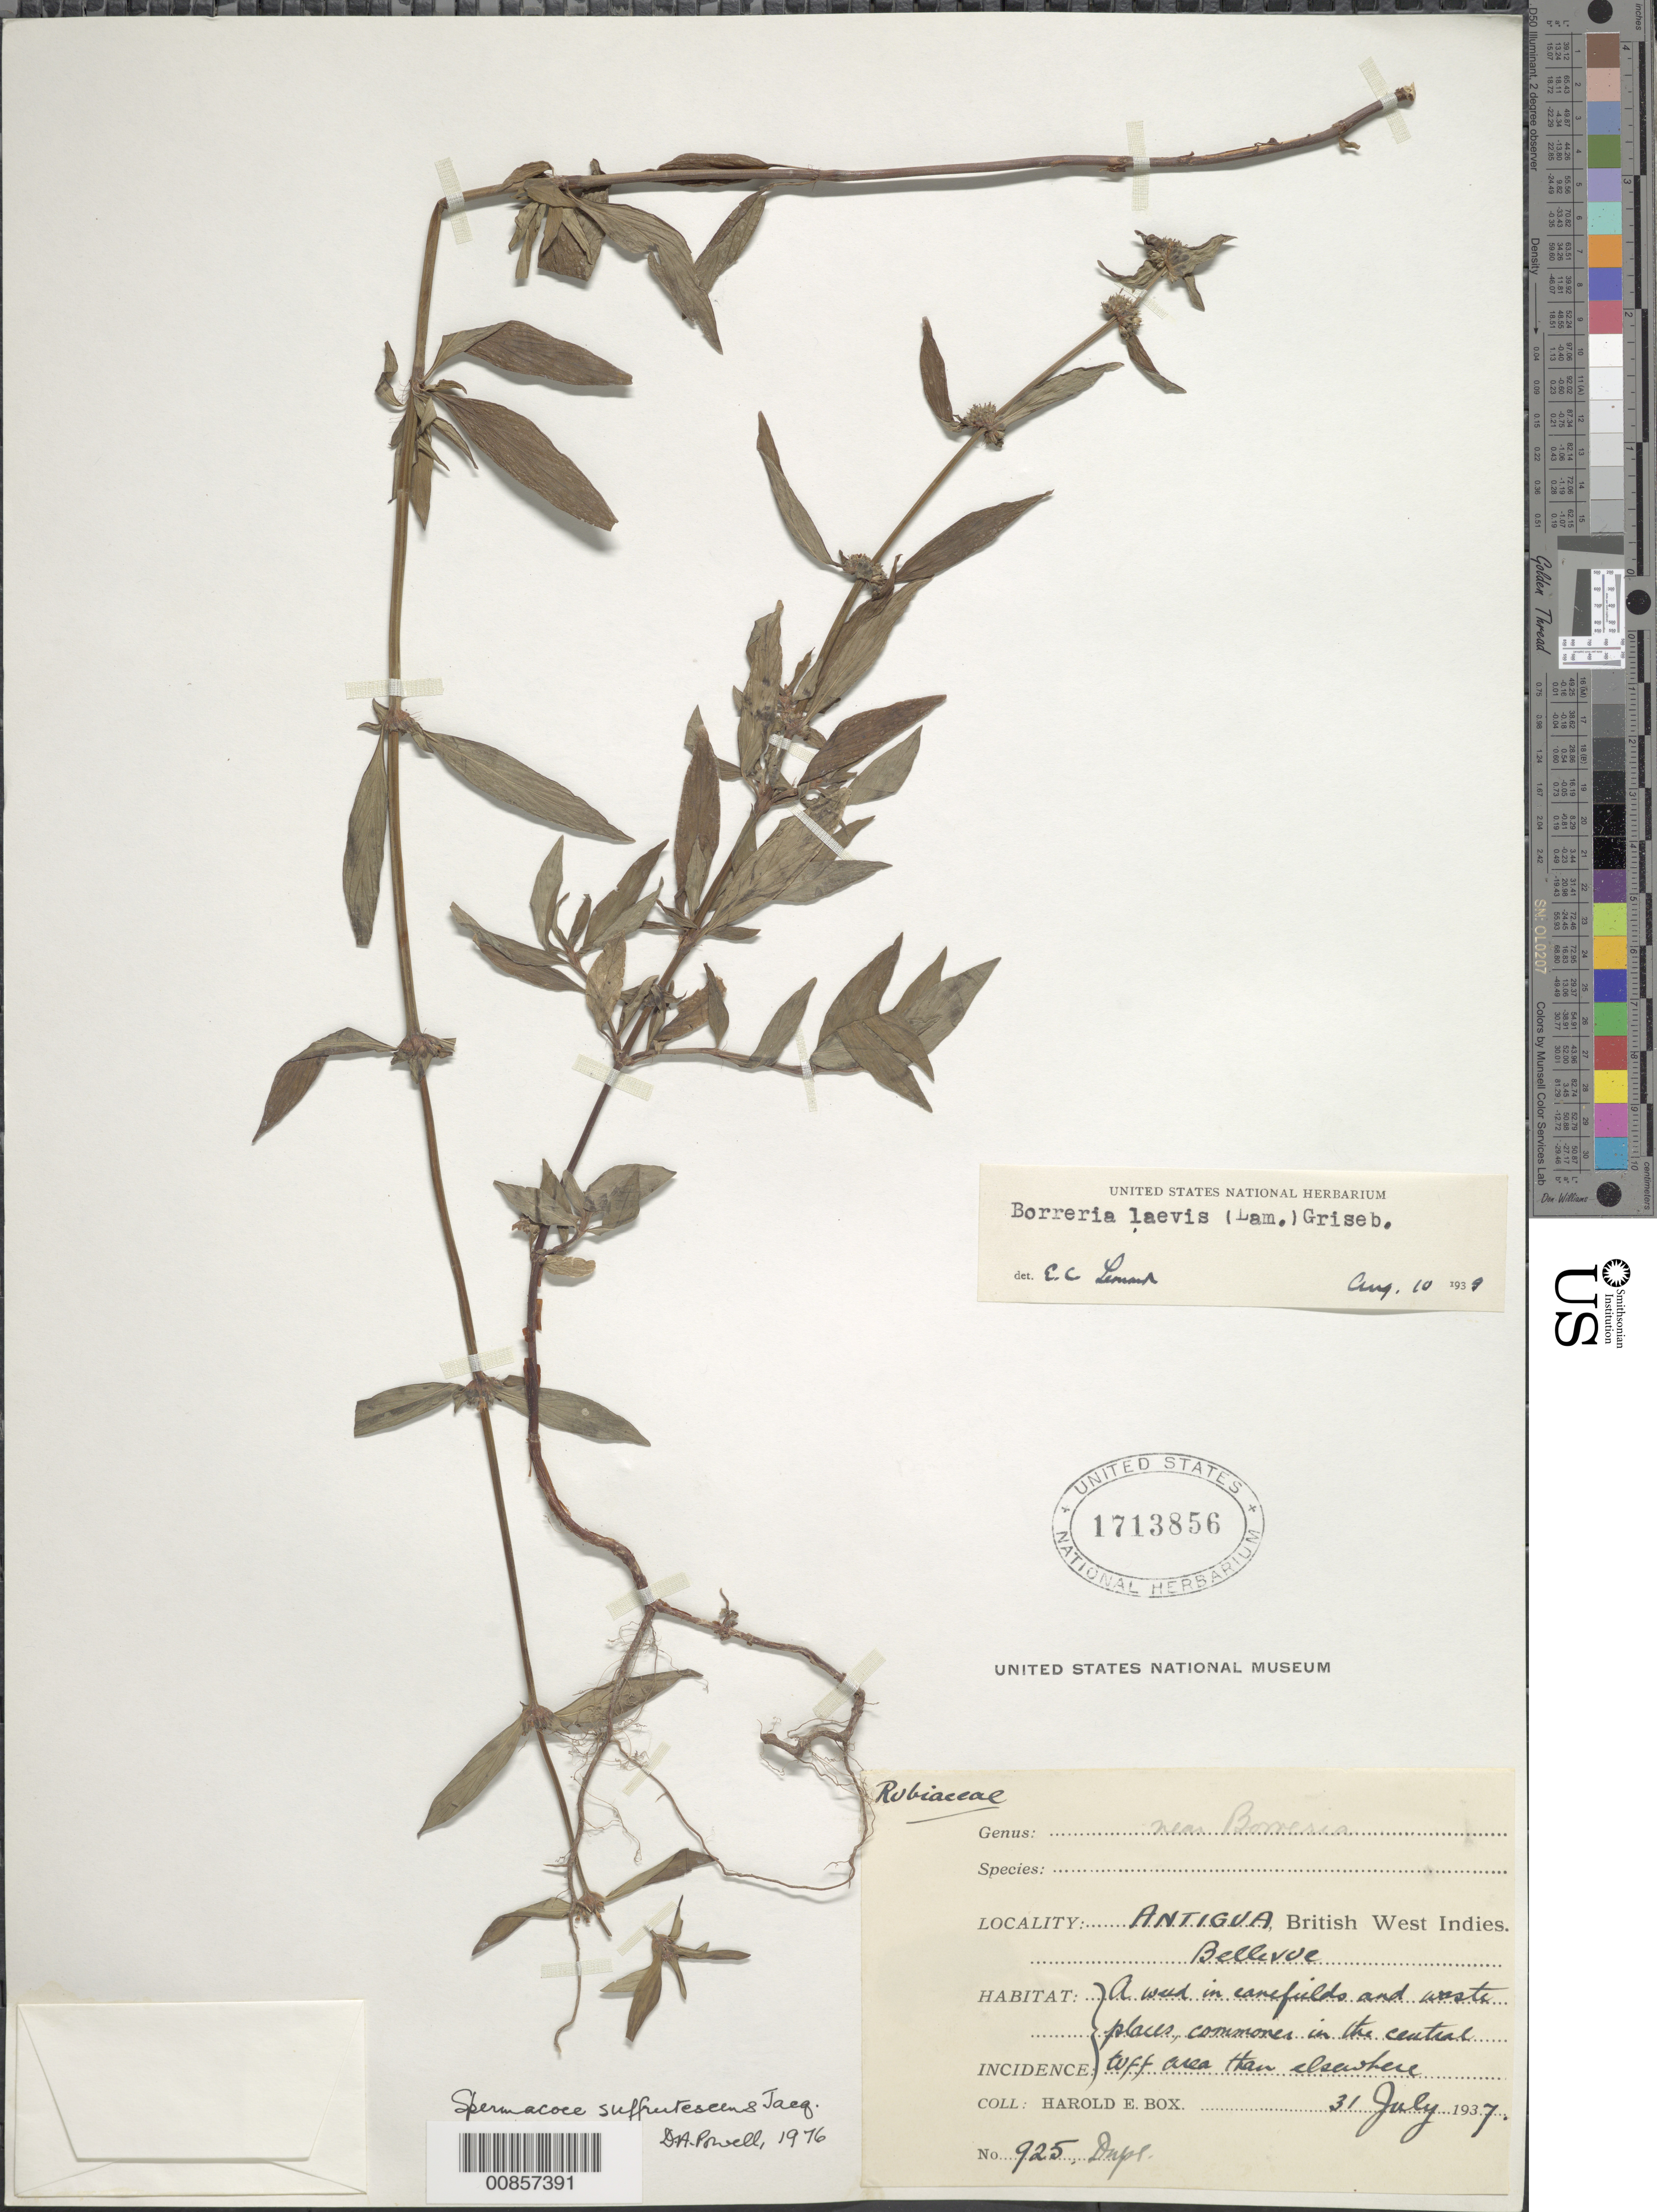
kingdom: Plantae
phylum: Tracheophyta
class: Magnoliopsida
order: Gentianales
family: Rubiaceae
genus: Spermacoce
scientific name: Spermacoce remota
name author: Lam.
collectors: H. E. Box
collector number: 925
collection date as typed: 31 Jul 1937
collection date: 1937-07-31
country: Antigua and Barbuda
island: Leeward Is.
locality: Bellevue, esp. in central tuff area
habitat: In canefields and waste places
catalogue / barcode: US 1713856